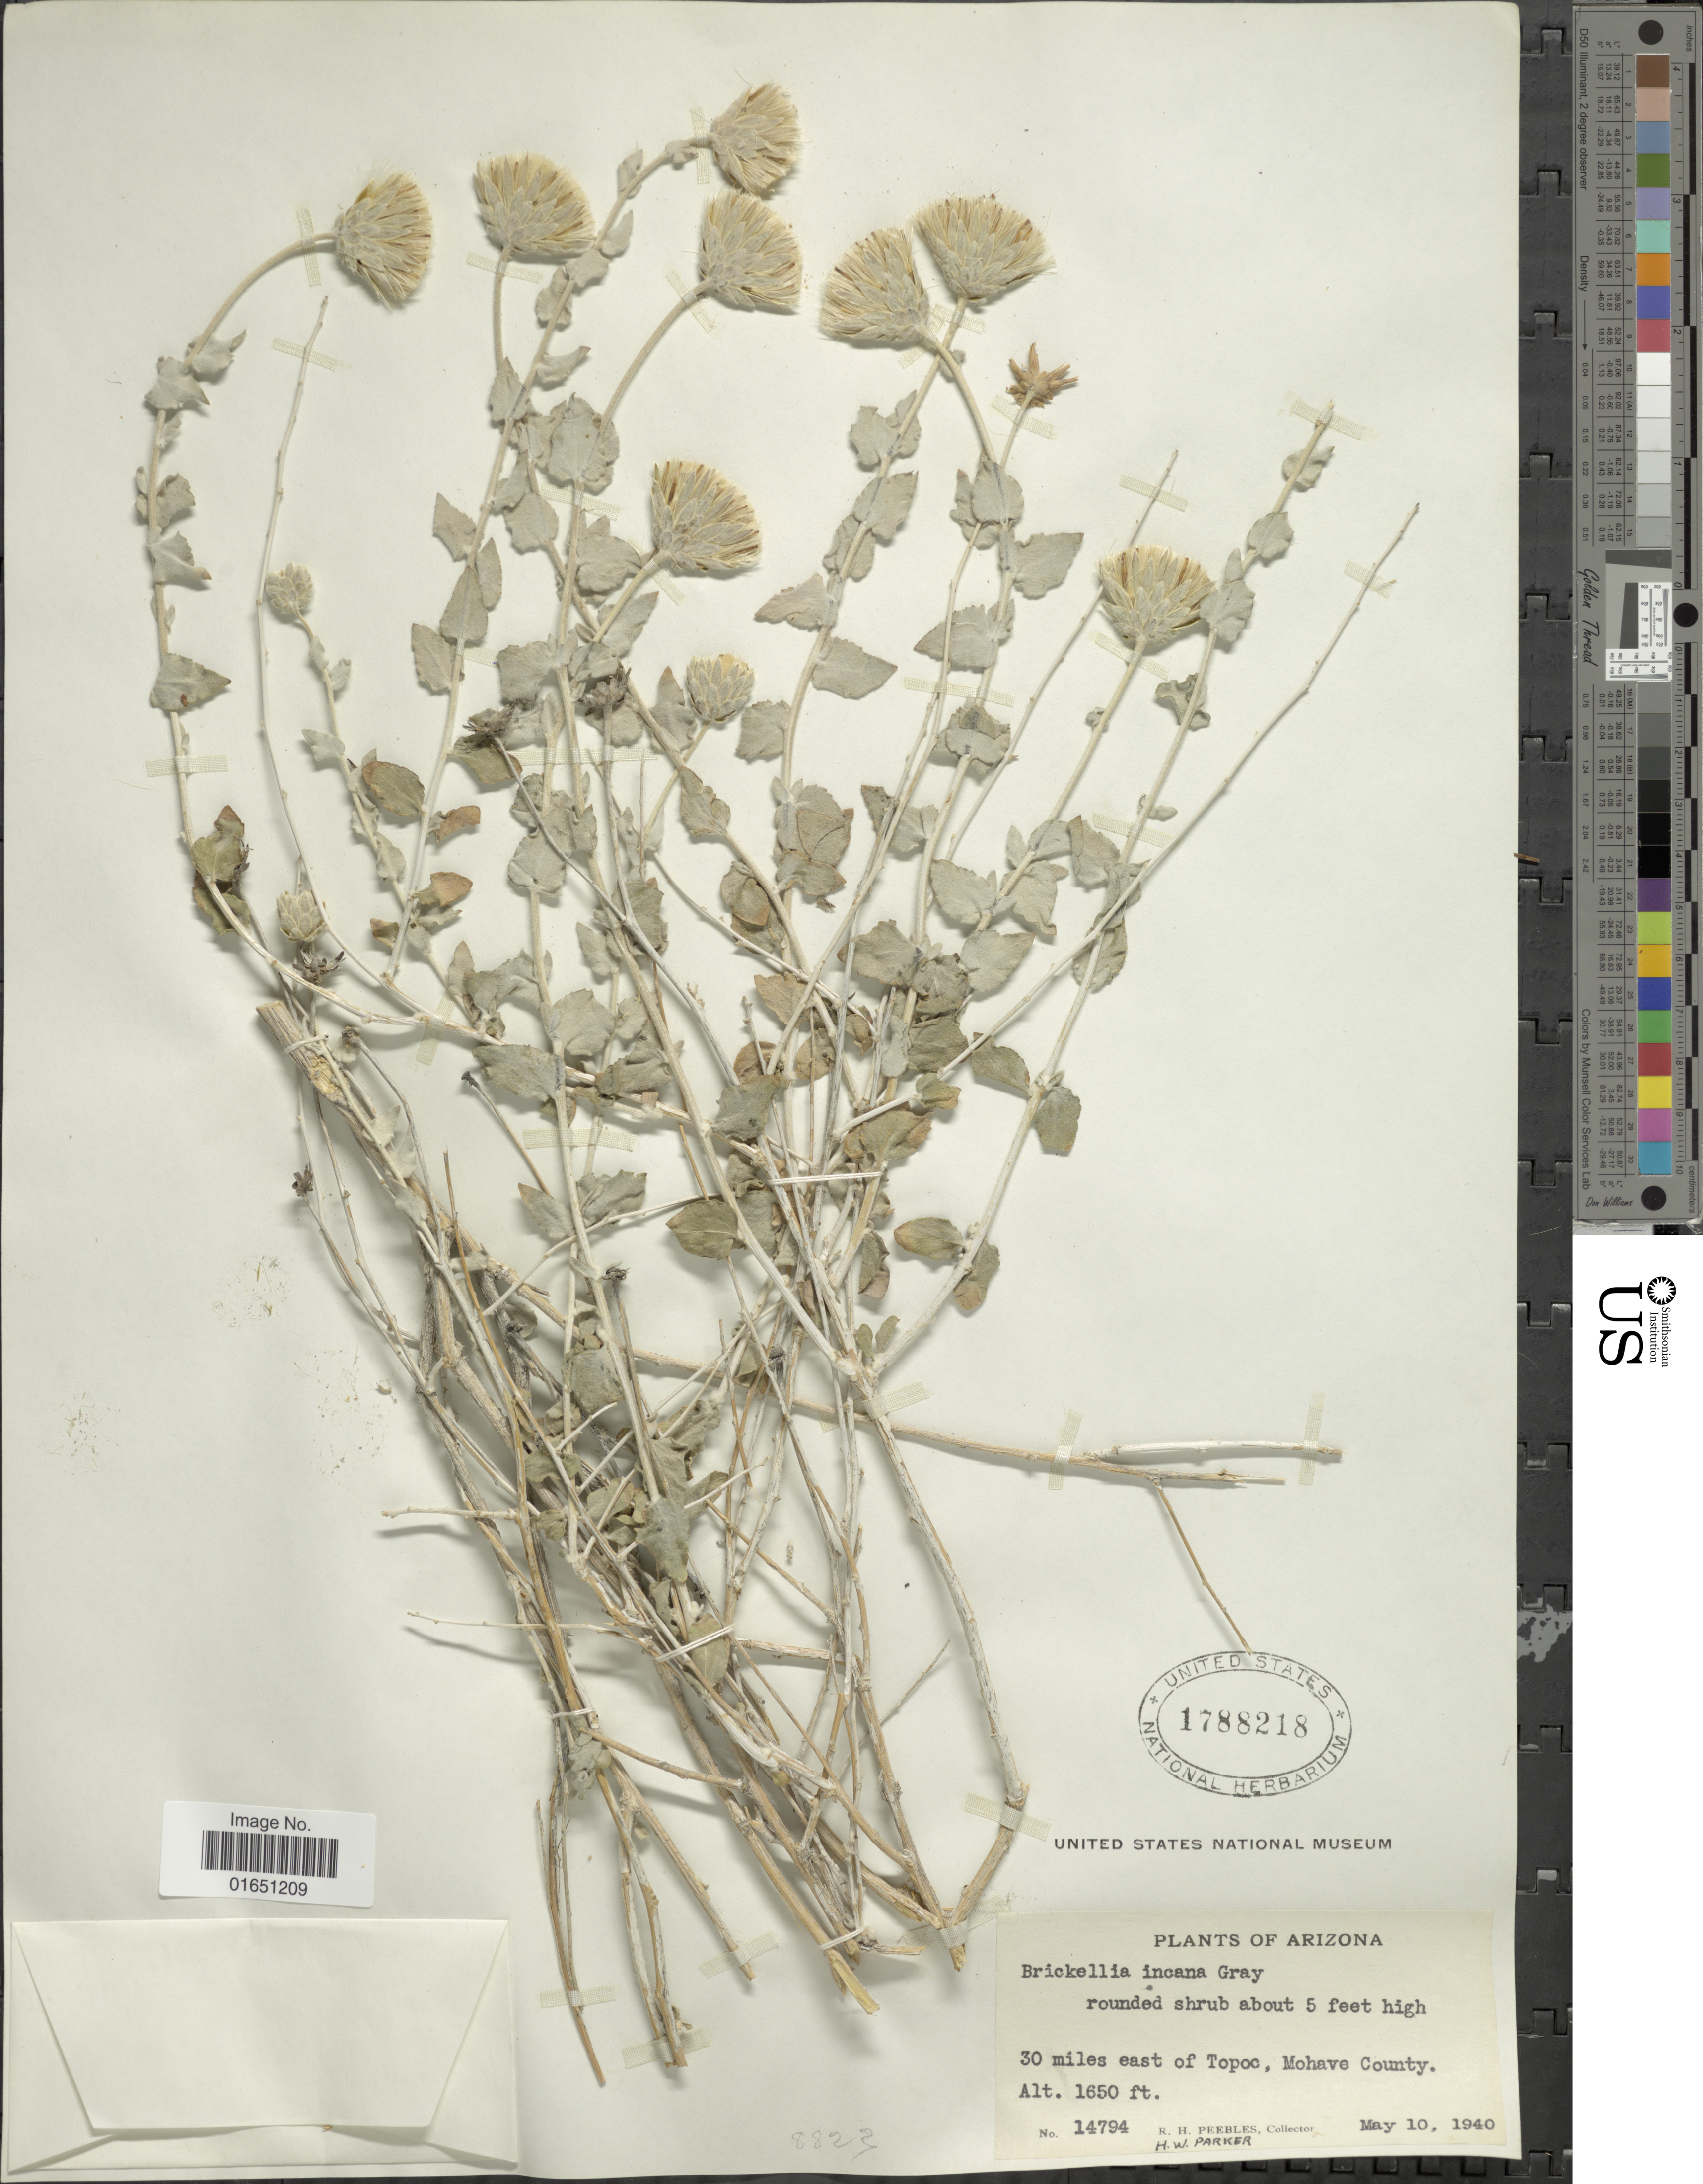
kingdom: Plantae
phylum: Tracheophyta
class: Magnoliopsida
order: Asterales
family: Asteraceae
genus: Brickellia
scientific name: Brickellia incana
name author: A. Gray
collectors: R. H. Peebles & H. W. Parker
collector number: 14794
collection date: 1940-05-10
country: United States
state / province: Arizona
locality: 30 miles east of Topoc, Mohave County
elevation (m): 503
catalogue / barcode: US 1788218